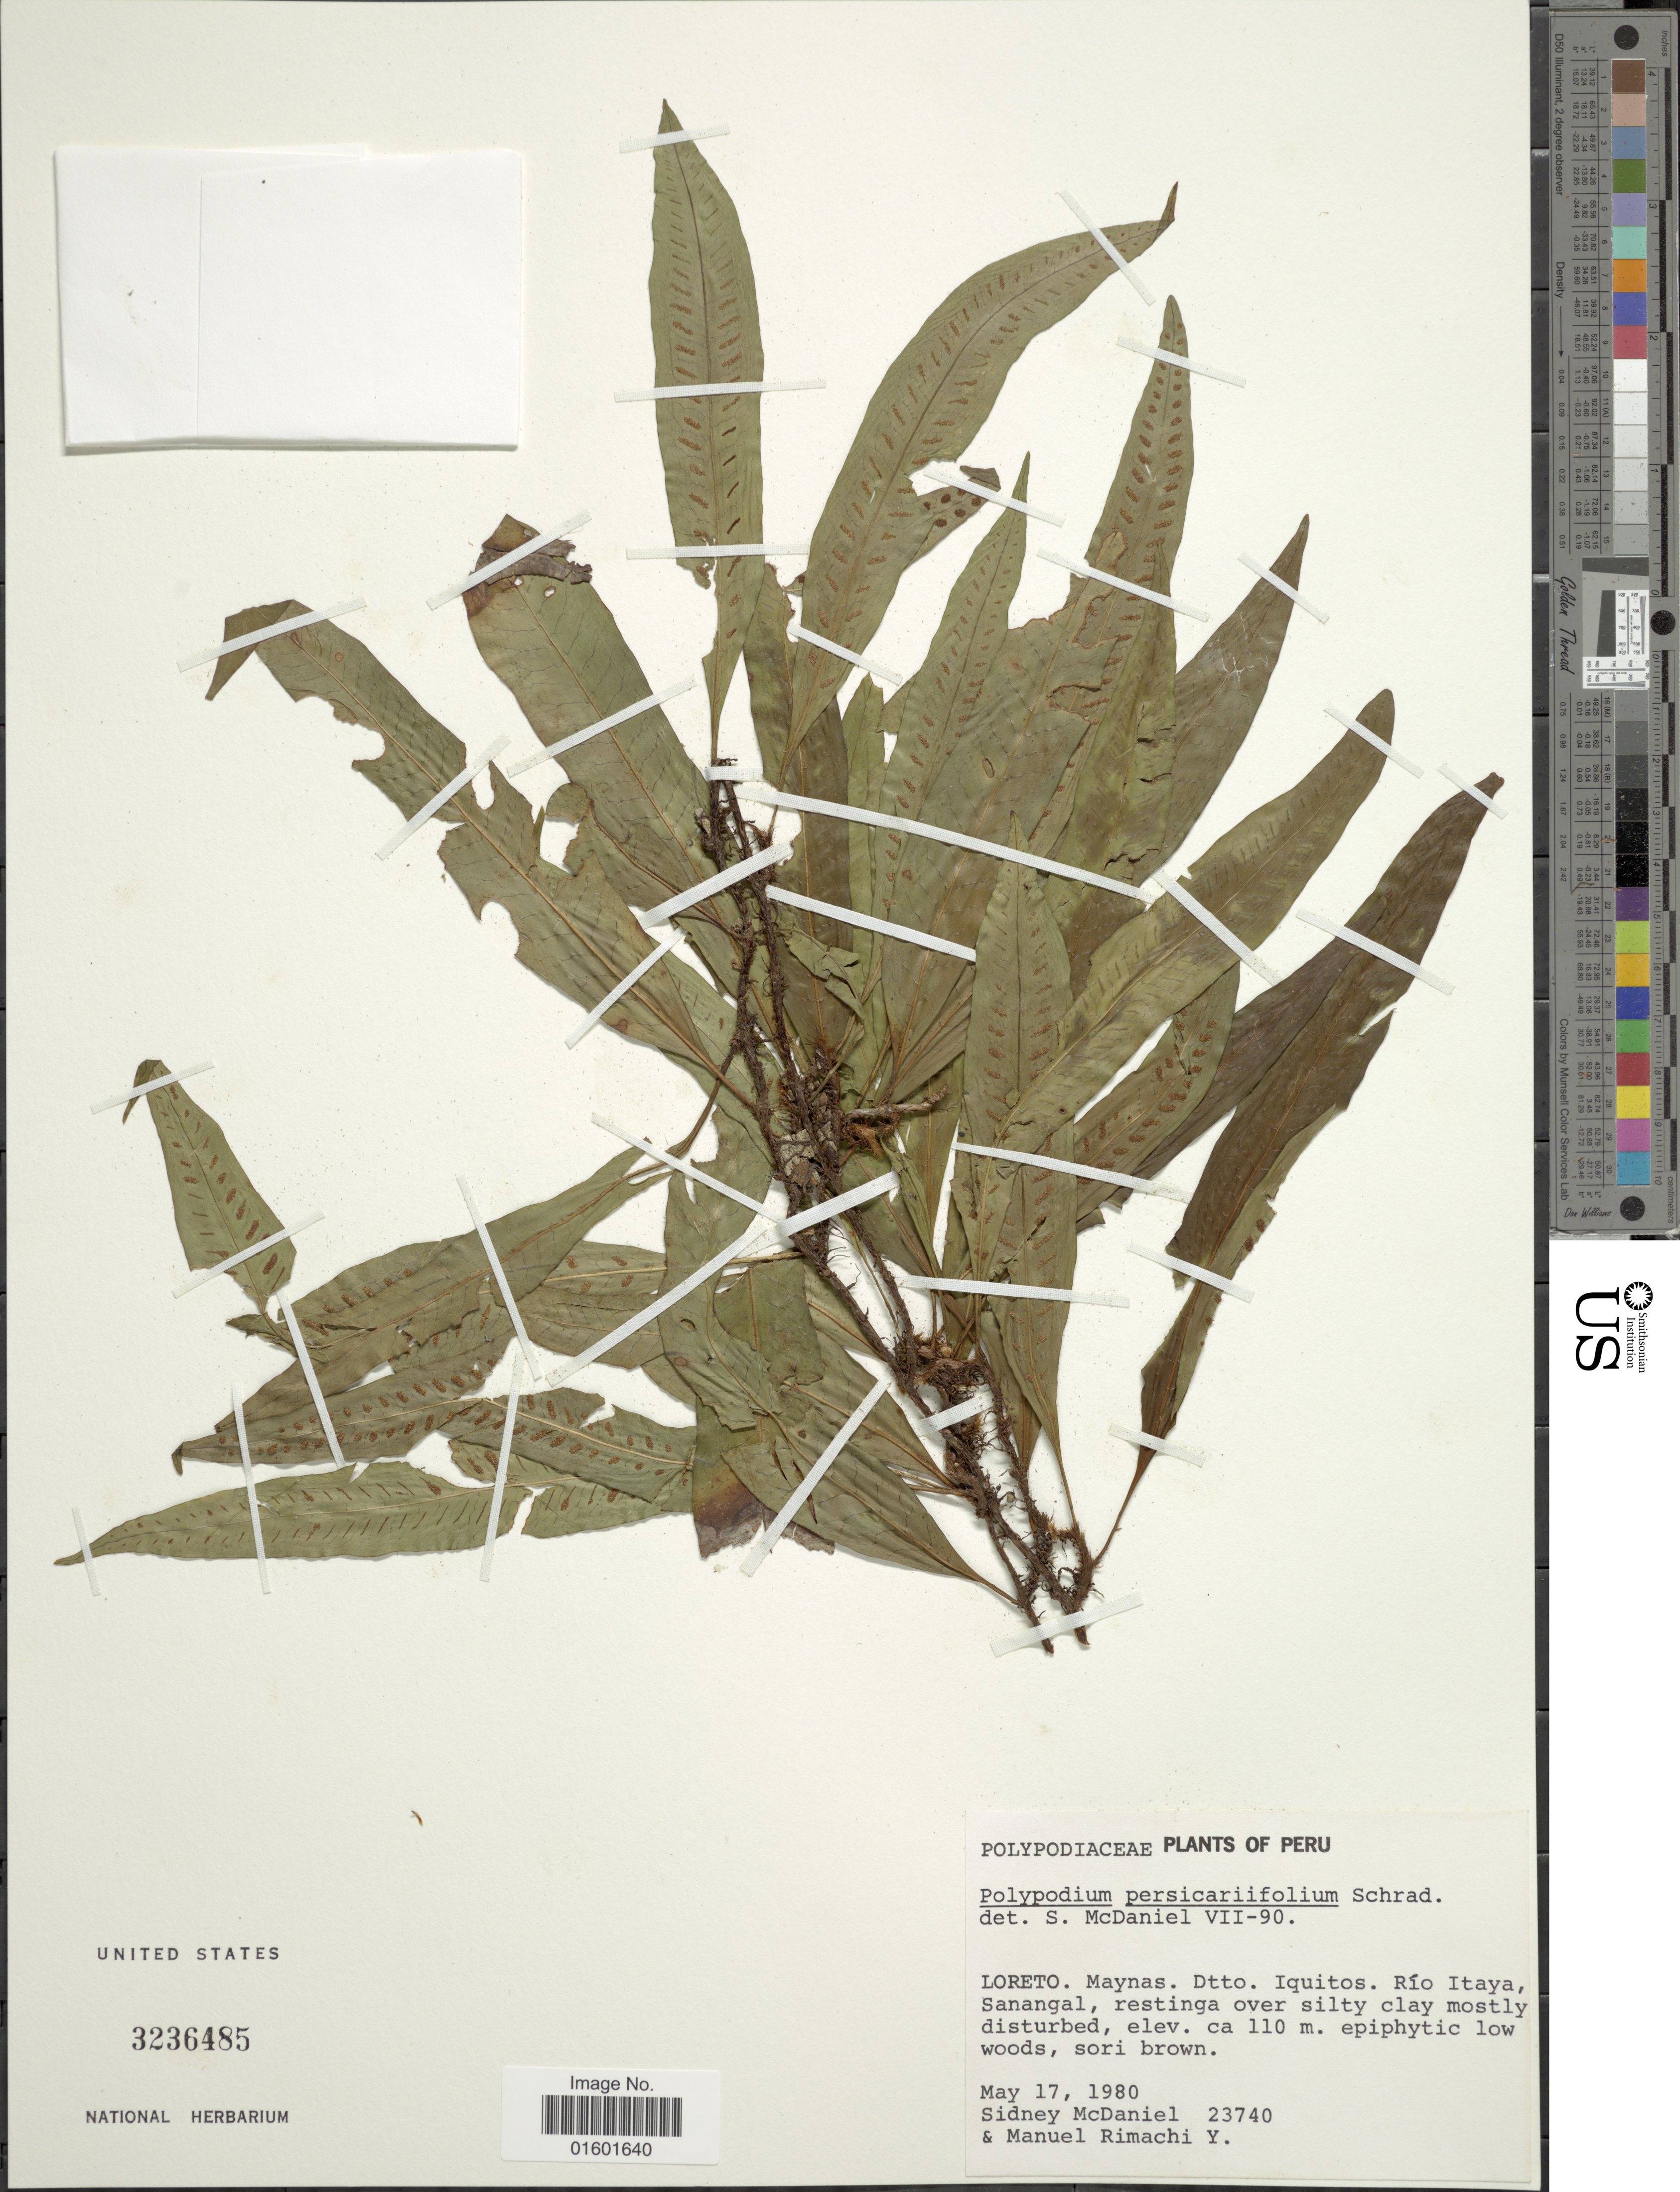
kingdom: Plantae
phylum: Tracheophyta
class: Polypodiopsida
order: Polypodiales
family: Polypodiaceae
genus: Microgramma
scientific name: Microgramma persicariifolia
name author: (Schrad.) C. Presl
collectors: S. McDaniel & M. Rimachi Y.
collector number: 23740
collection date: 1980-05-17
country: Peru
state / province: Loreto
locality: Maynas. Dtto. Iquitos. Rio Itaya, Sanangal, restinga over silty clay mostly disturbed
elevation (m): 110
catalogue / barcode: US 3236485